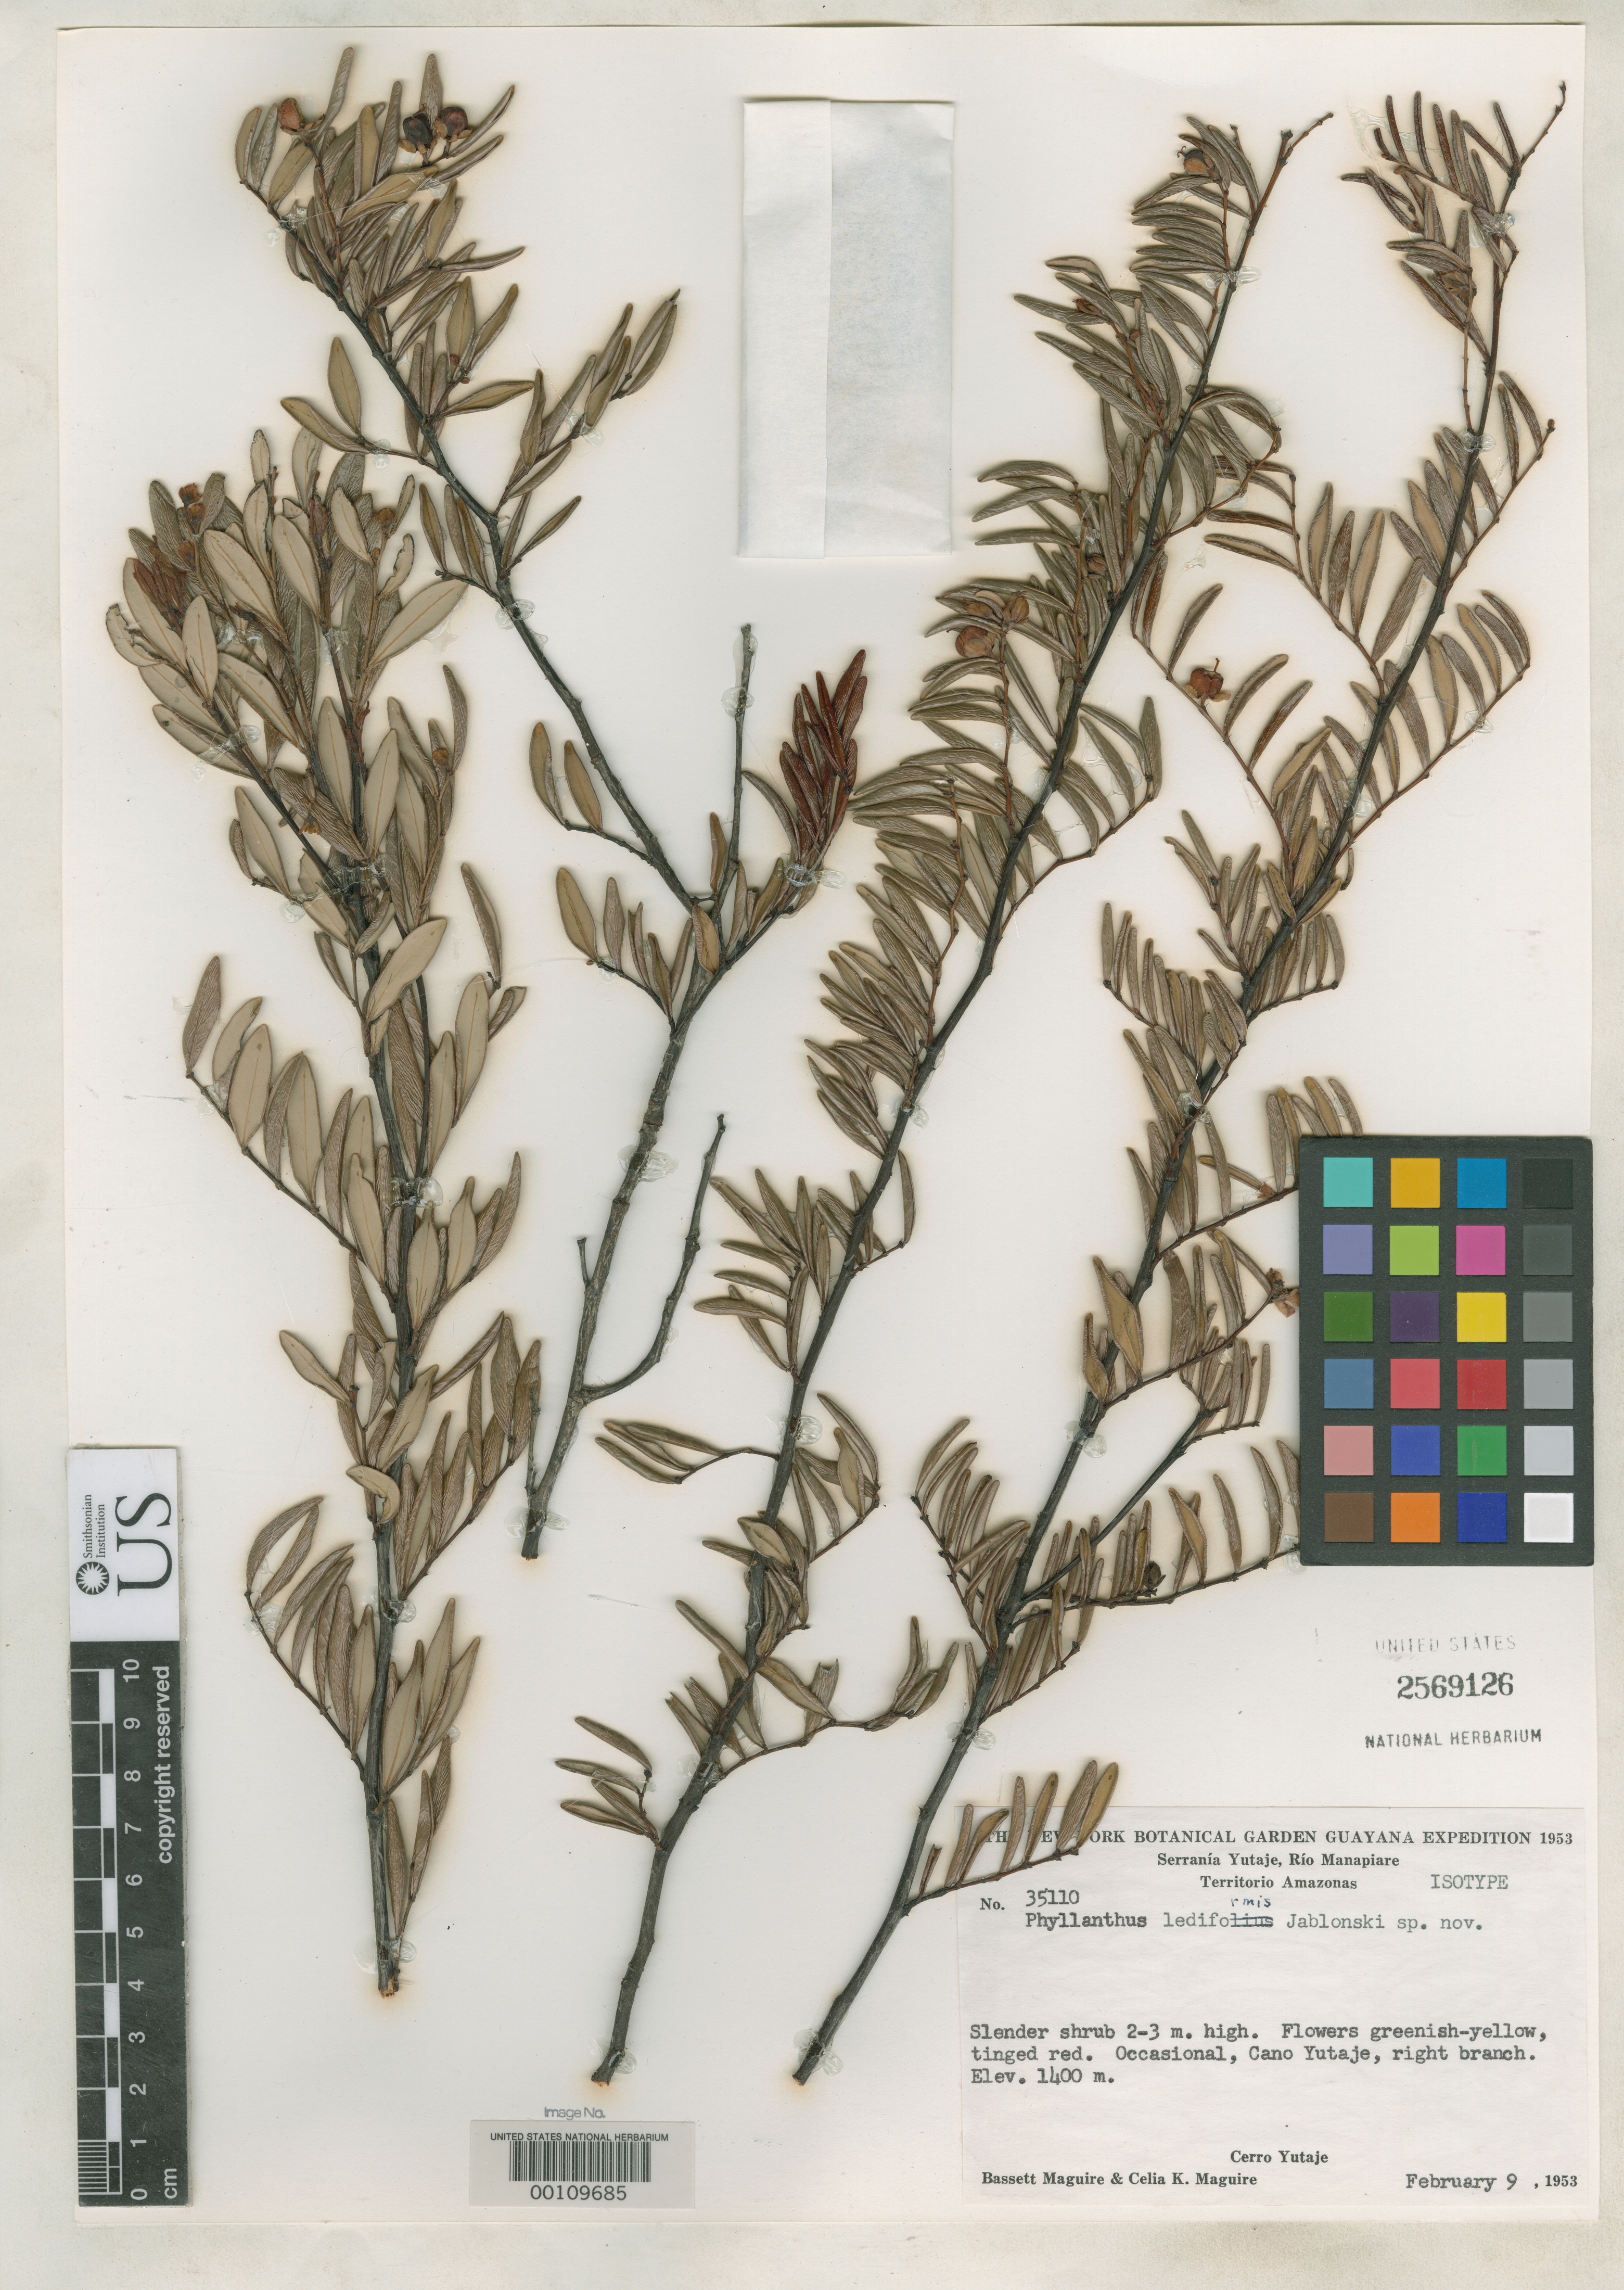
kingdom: Plantae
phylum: Tracheophyta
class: Magnoliopsida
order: Malpighiales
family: Phyllanthaceae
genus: Phyllanthus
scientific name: Phyllanthus lediformis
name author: Jabl.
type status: Isotype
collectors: B. Maguire & C. K. Maguire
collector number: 35110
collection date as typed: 09 Feb 1953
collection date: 1953-02-09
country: Venezuela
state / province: Amazonas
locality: Cerro Yutaje.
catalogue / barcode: US 2569126